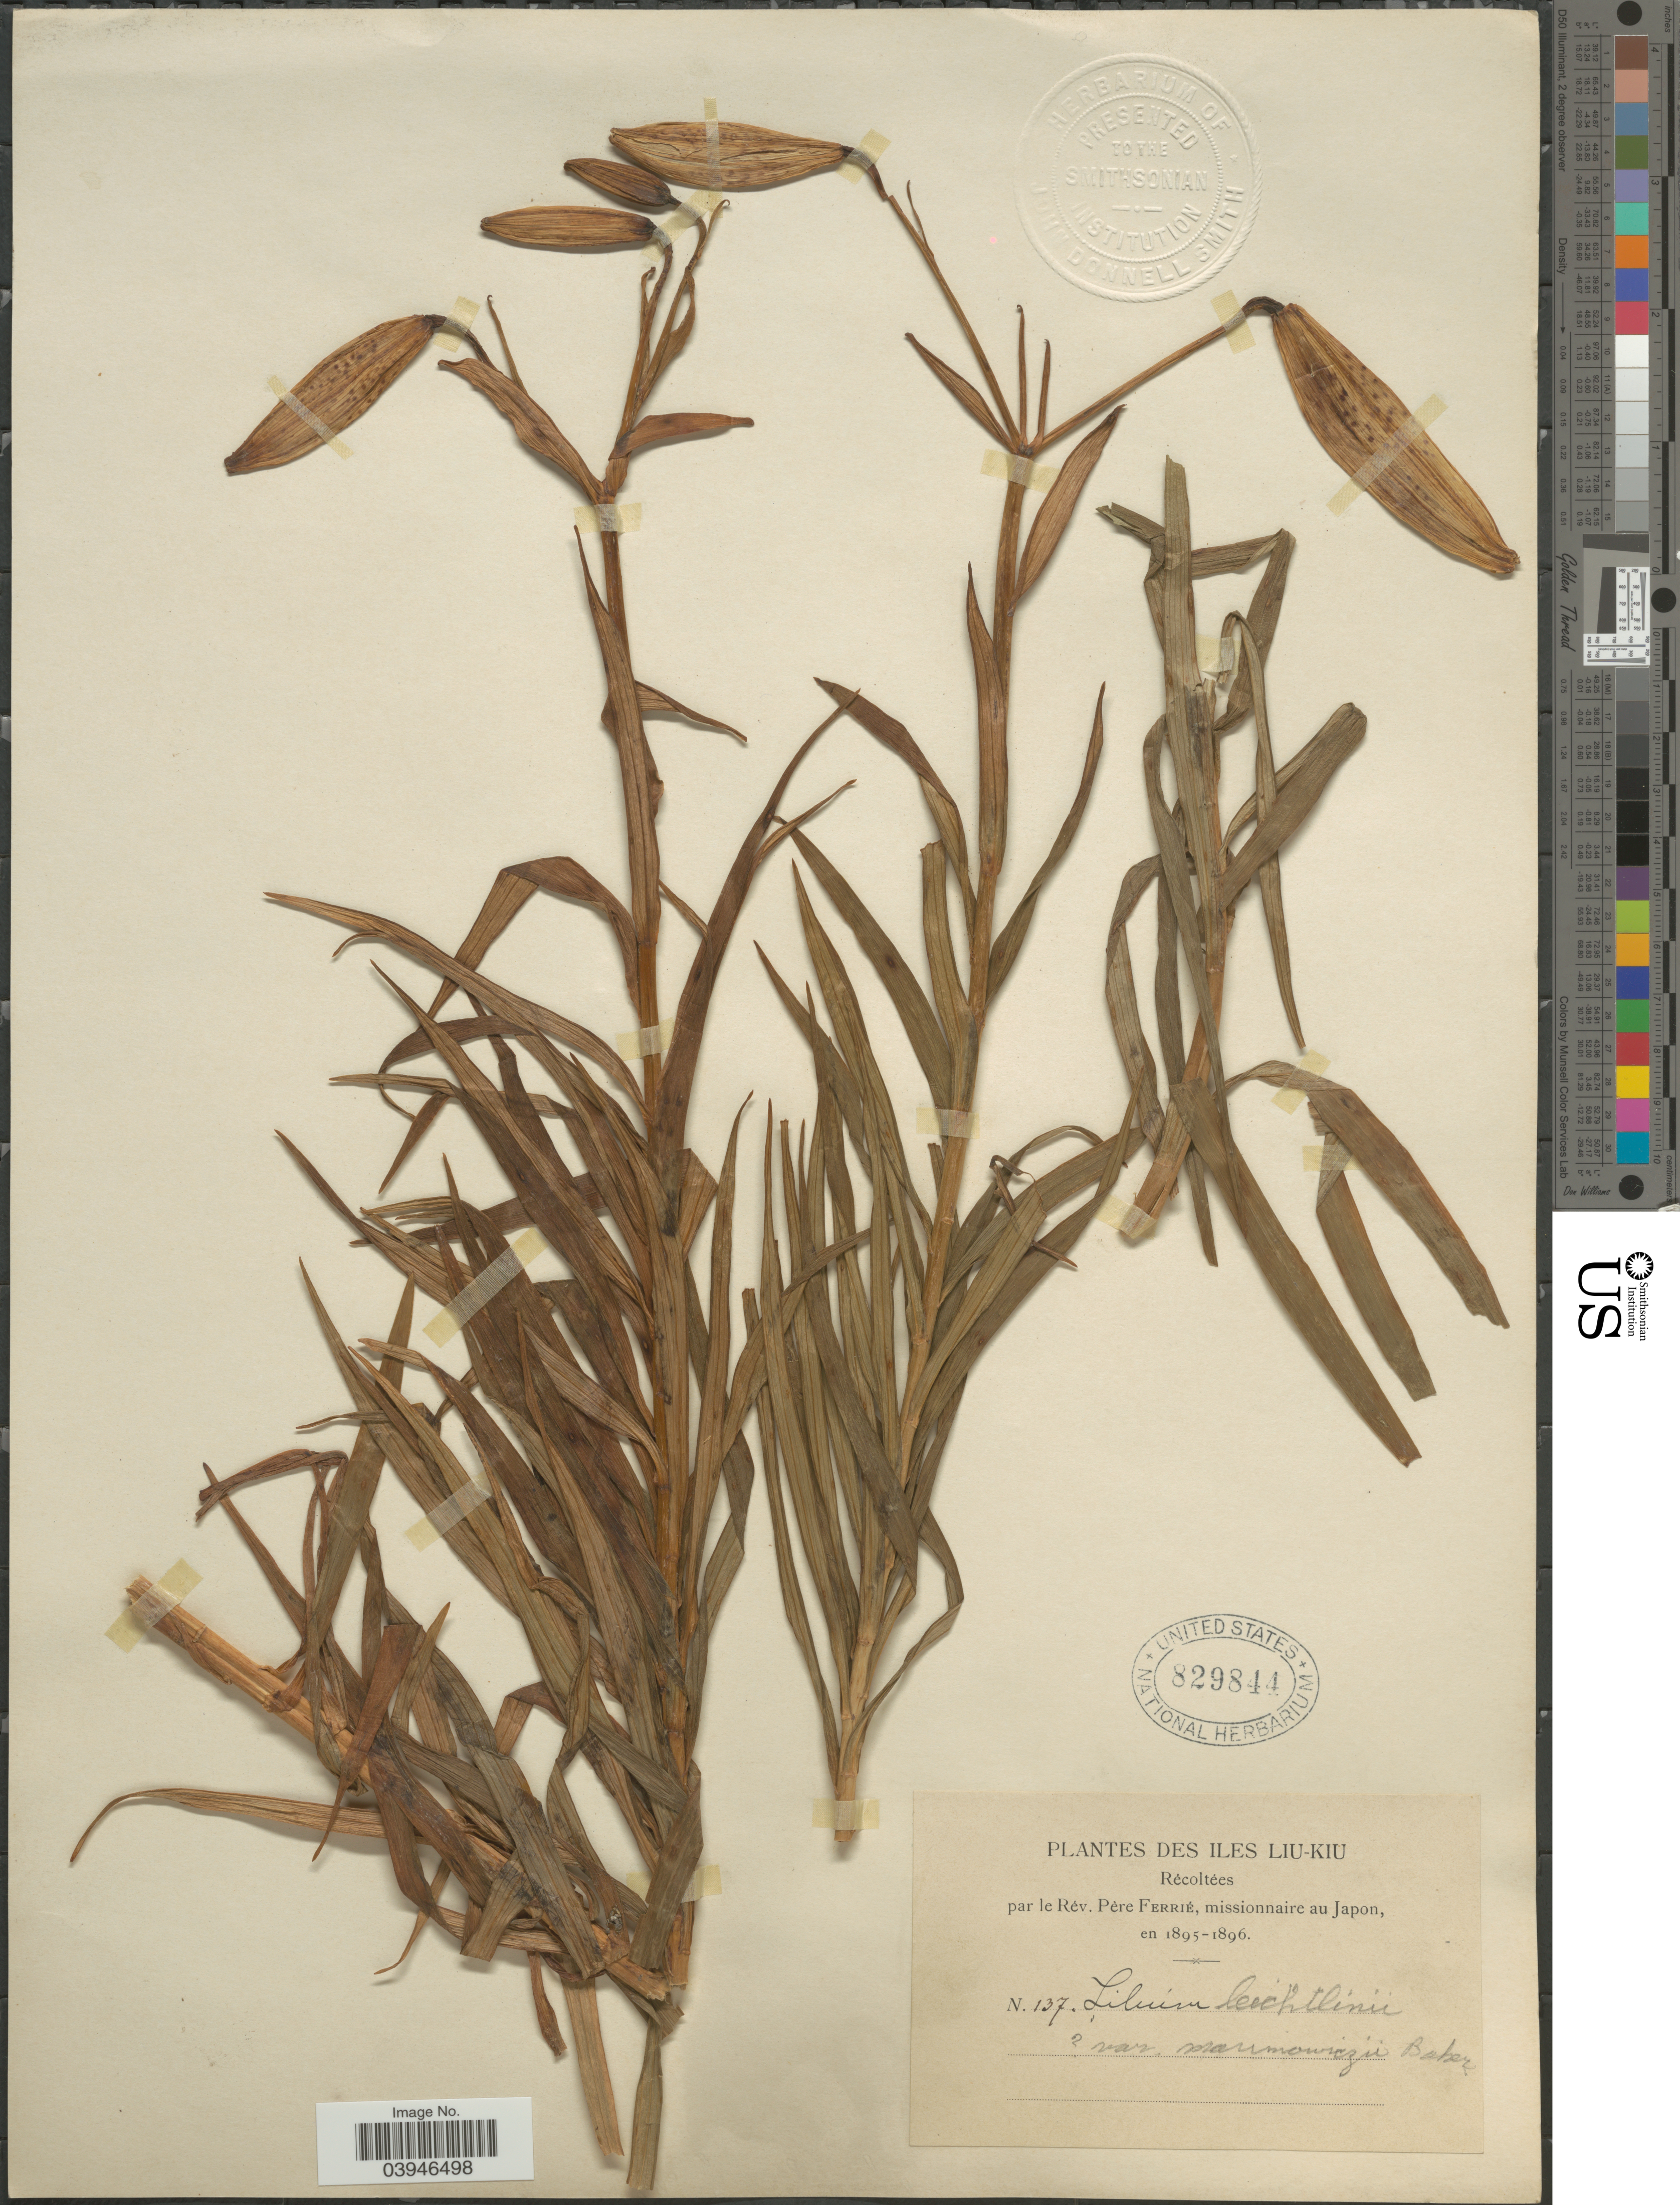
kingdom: Plantae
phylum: Tracheophyta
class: Liliopsida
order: Liliales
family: Liliaceae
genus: Lilium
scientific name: Lilium leichtlinii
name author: Hook. f.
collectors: R. Ferrié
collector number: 137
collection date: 1895/1896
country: Japan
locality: Des Iles Liu-Kiu. Missionnaire au Japon.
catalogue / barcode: US 829844